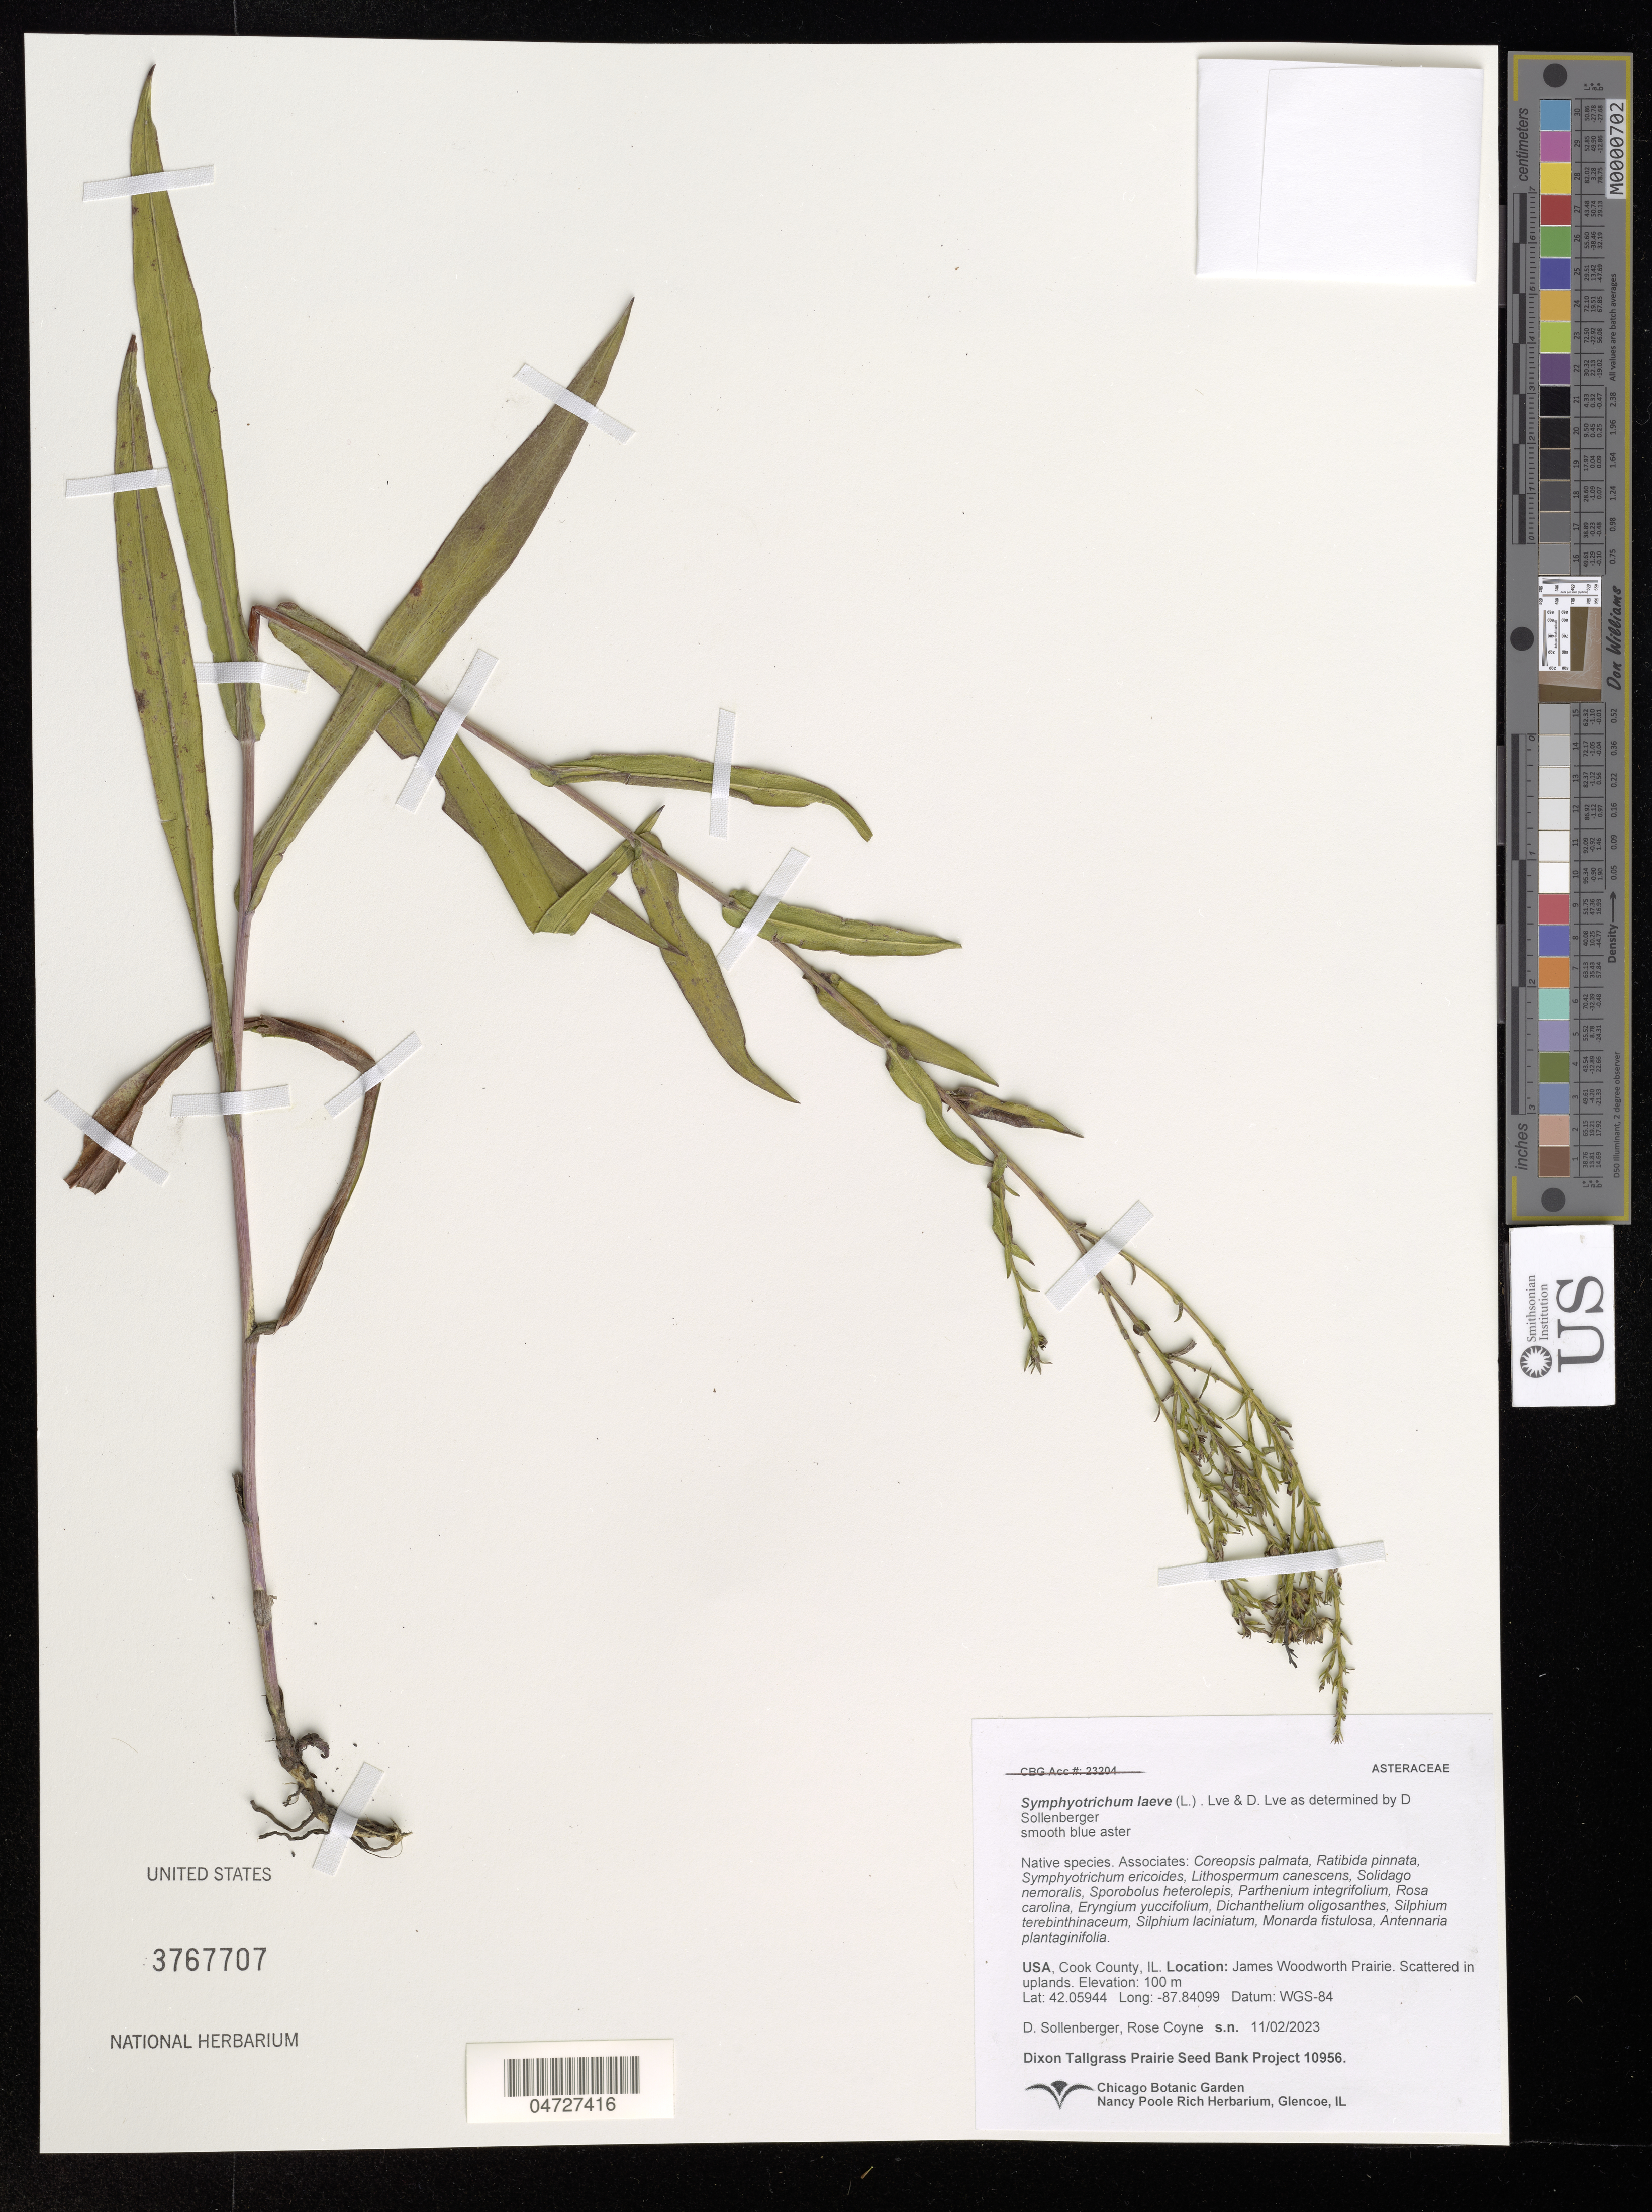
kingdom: Plantae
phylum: Tracheophyta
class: Magnoliopsida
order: Asterales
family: Asteraceae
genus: Symphyotrichum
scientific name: Symphyotrichum laeve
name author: (L.) Á. Löve & D. Löve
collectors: D. Sollenberger & R. Coyne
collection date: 2023-02-11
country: United States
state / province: Illinois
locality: Cook County. James Woodworth Prairie. Scattered in uplands.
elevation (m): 100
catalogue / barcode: US 3767707